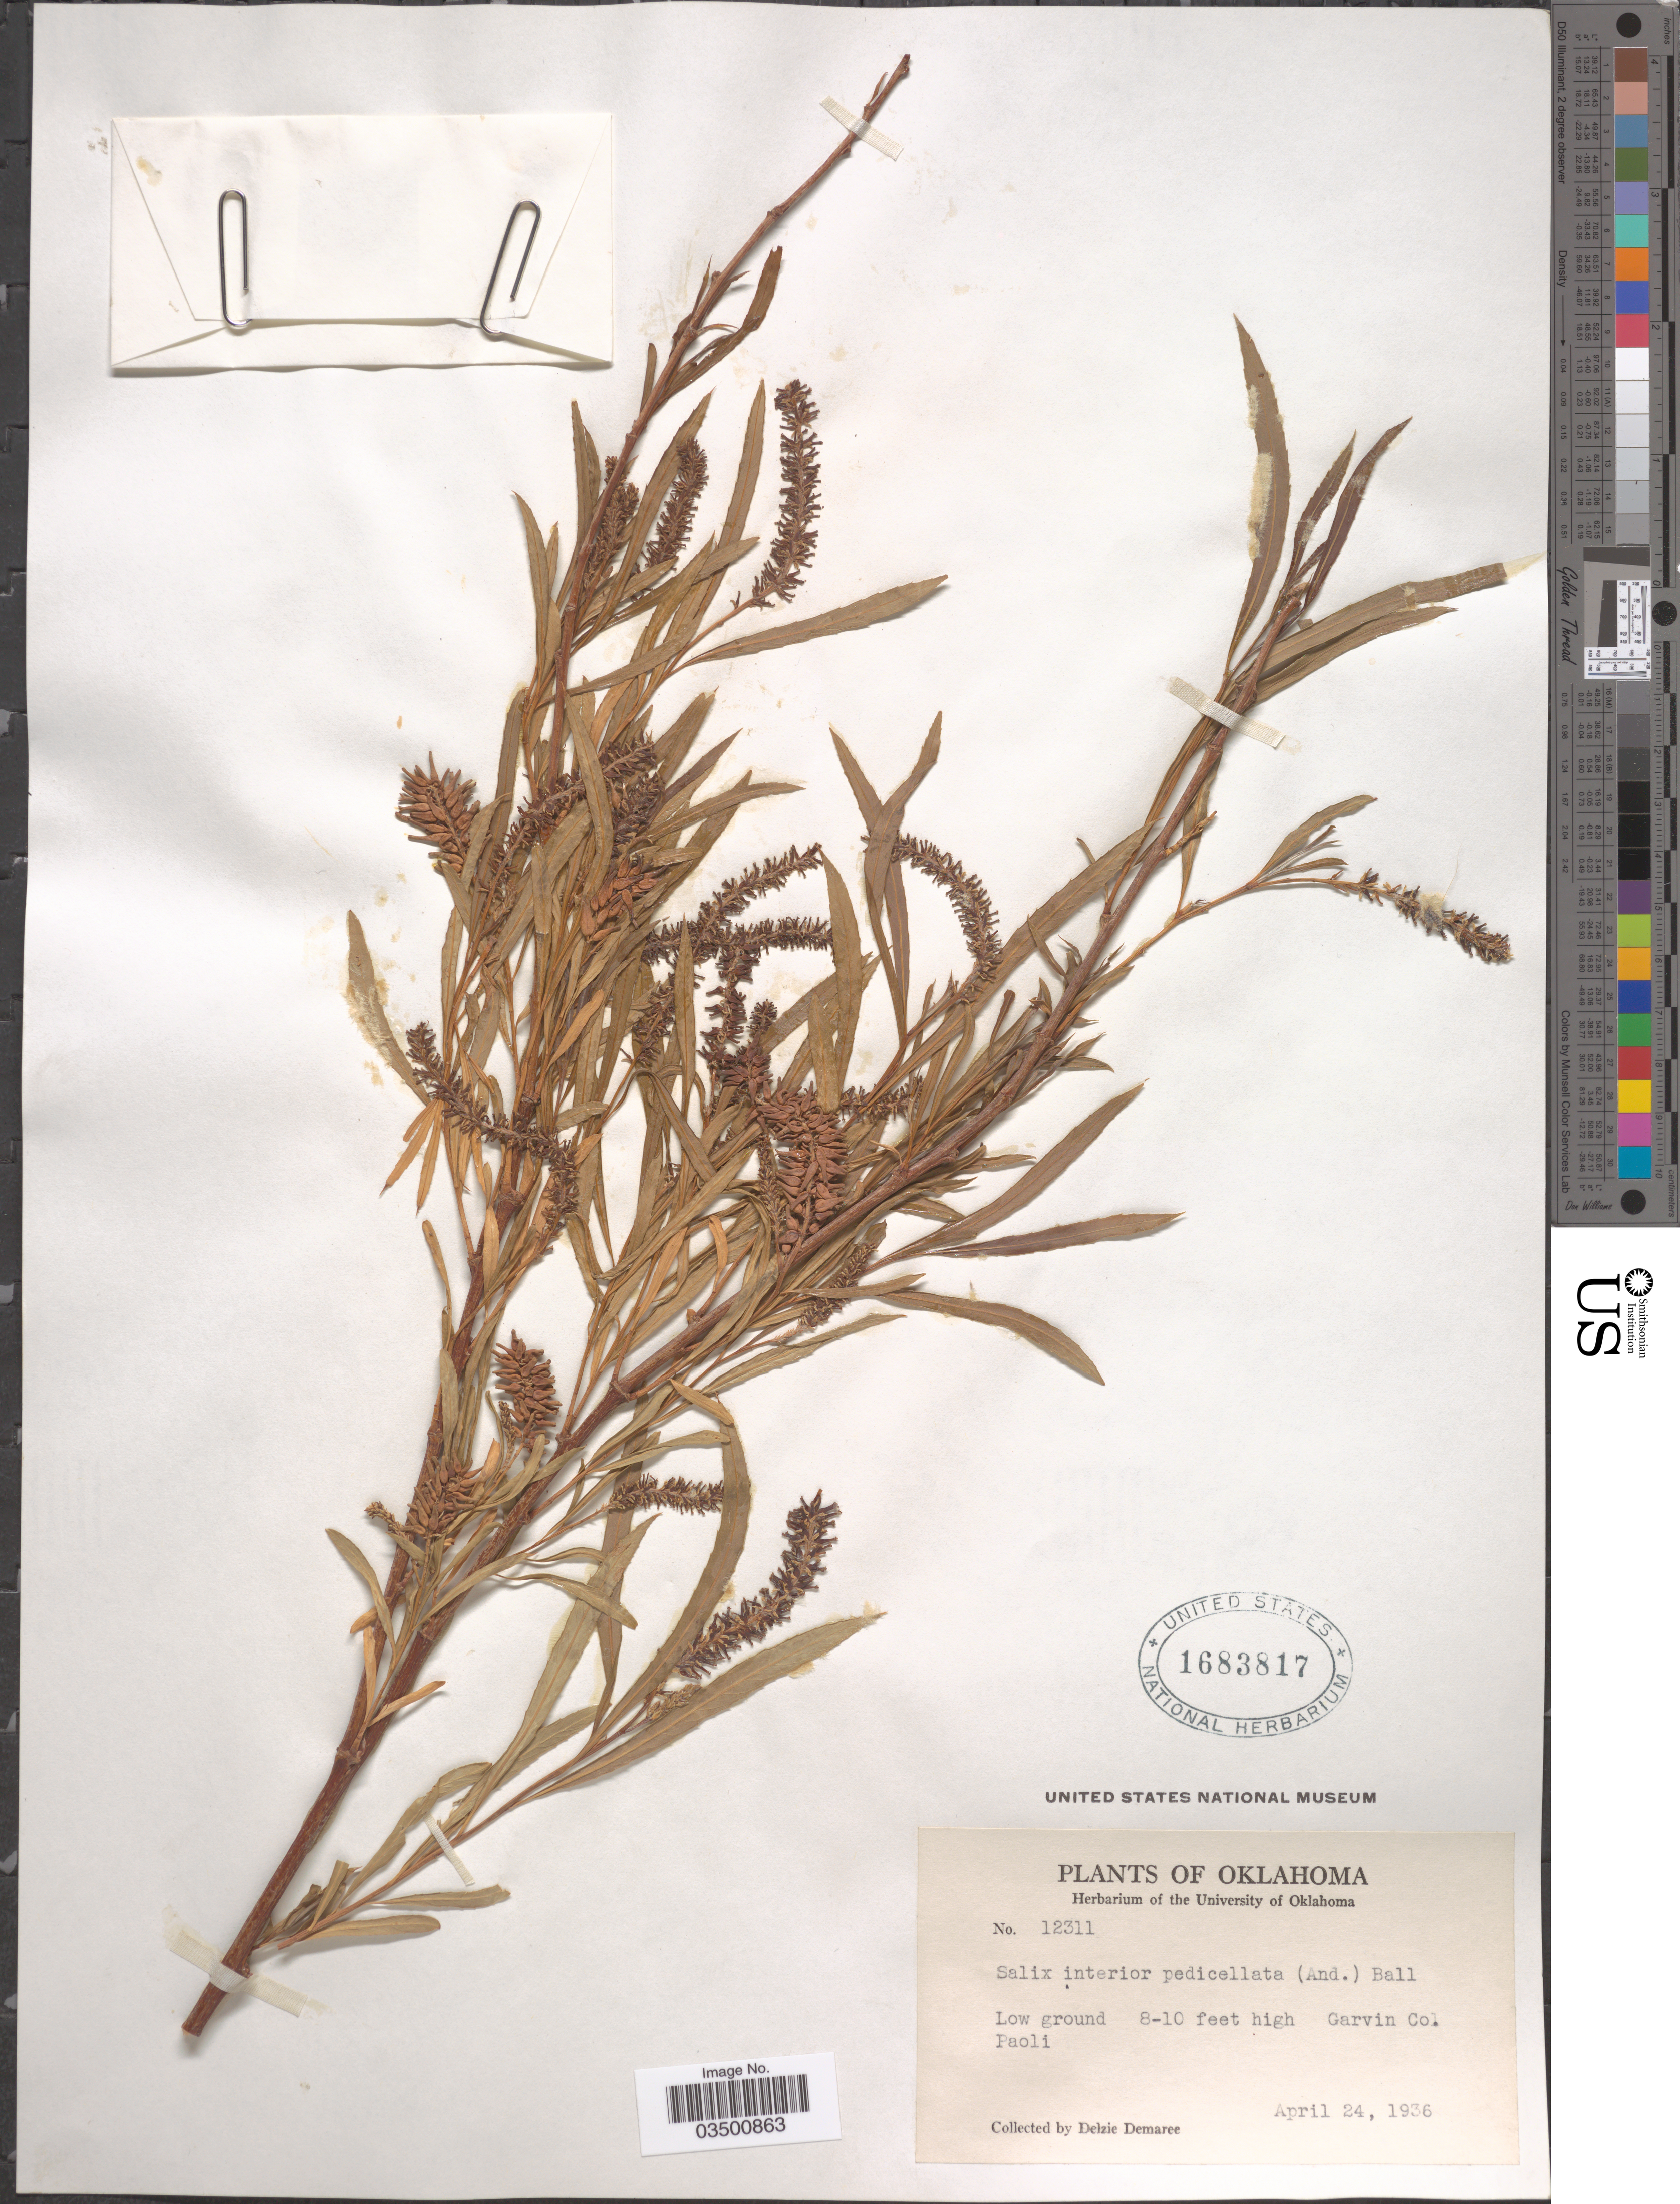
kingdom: Plantae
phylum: Tracheophyta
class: Magnoliopsida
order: Malpighiales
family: Salicaceae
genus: Salix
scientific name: Salix interior var. pedicellata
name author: (Andersson) C.R. Ball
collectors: D. Demaree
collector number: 12311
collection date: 1936-04-24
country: United States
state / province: Oklahoma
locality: Garvin Co. Paolo.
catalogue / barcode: US 1683817